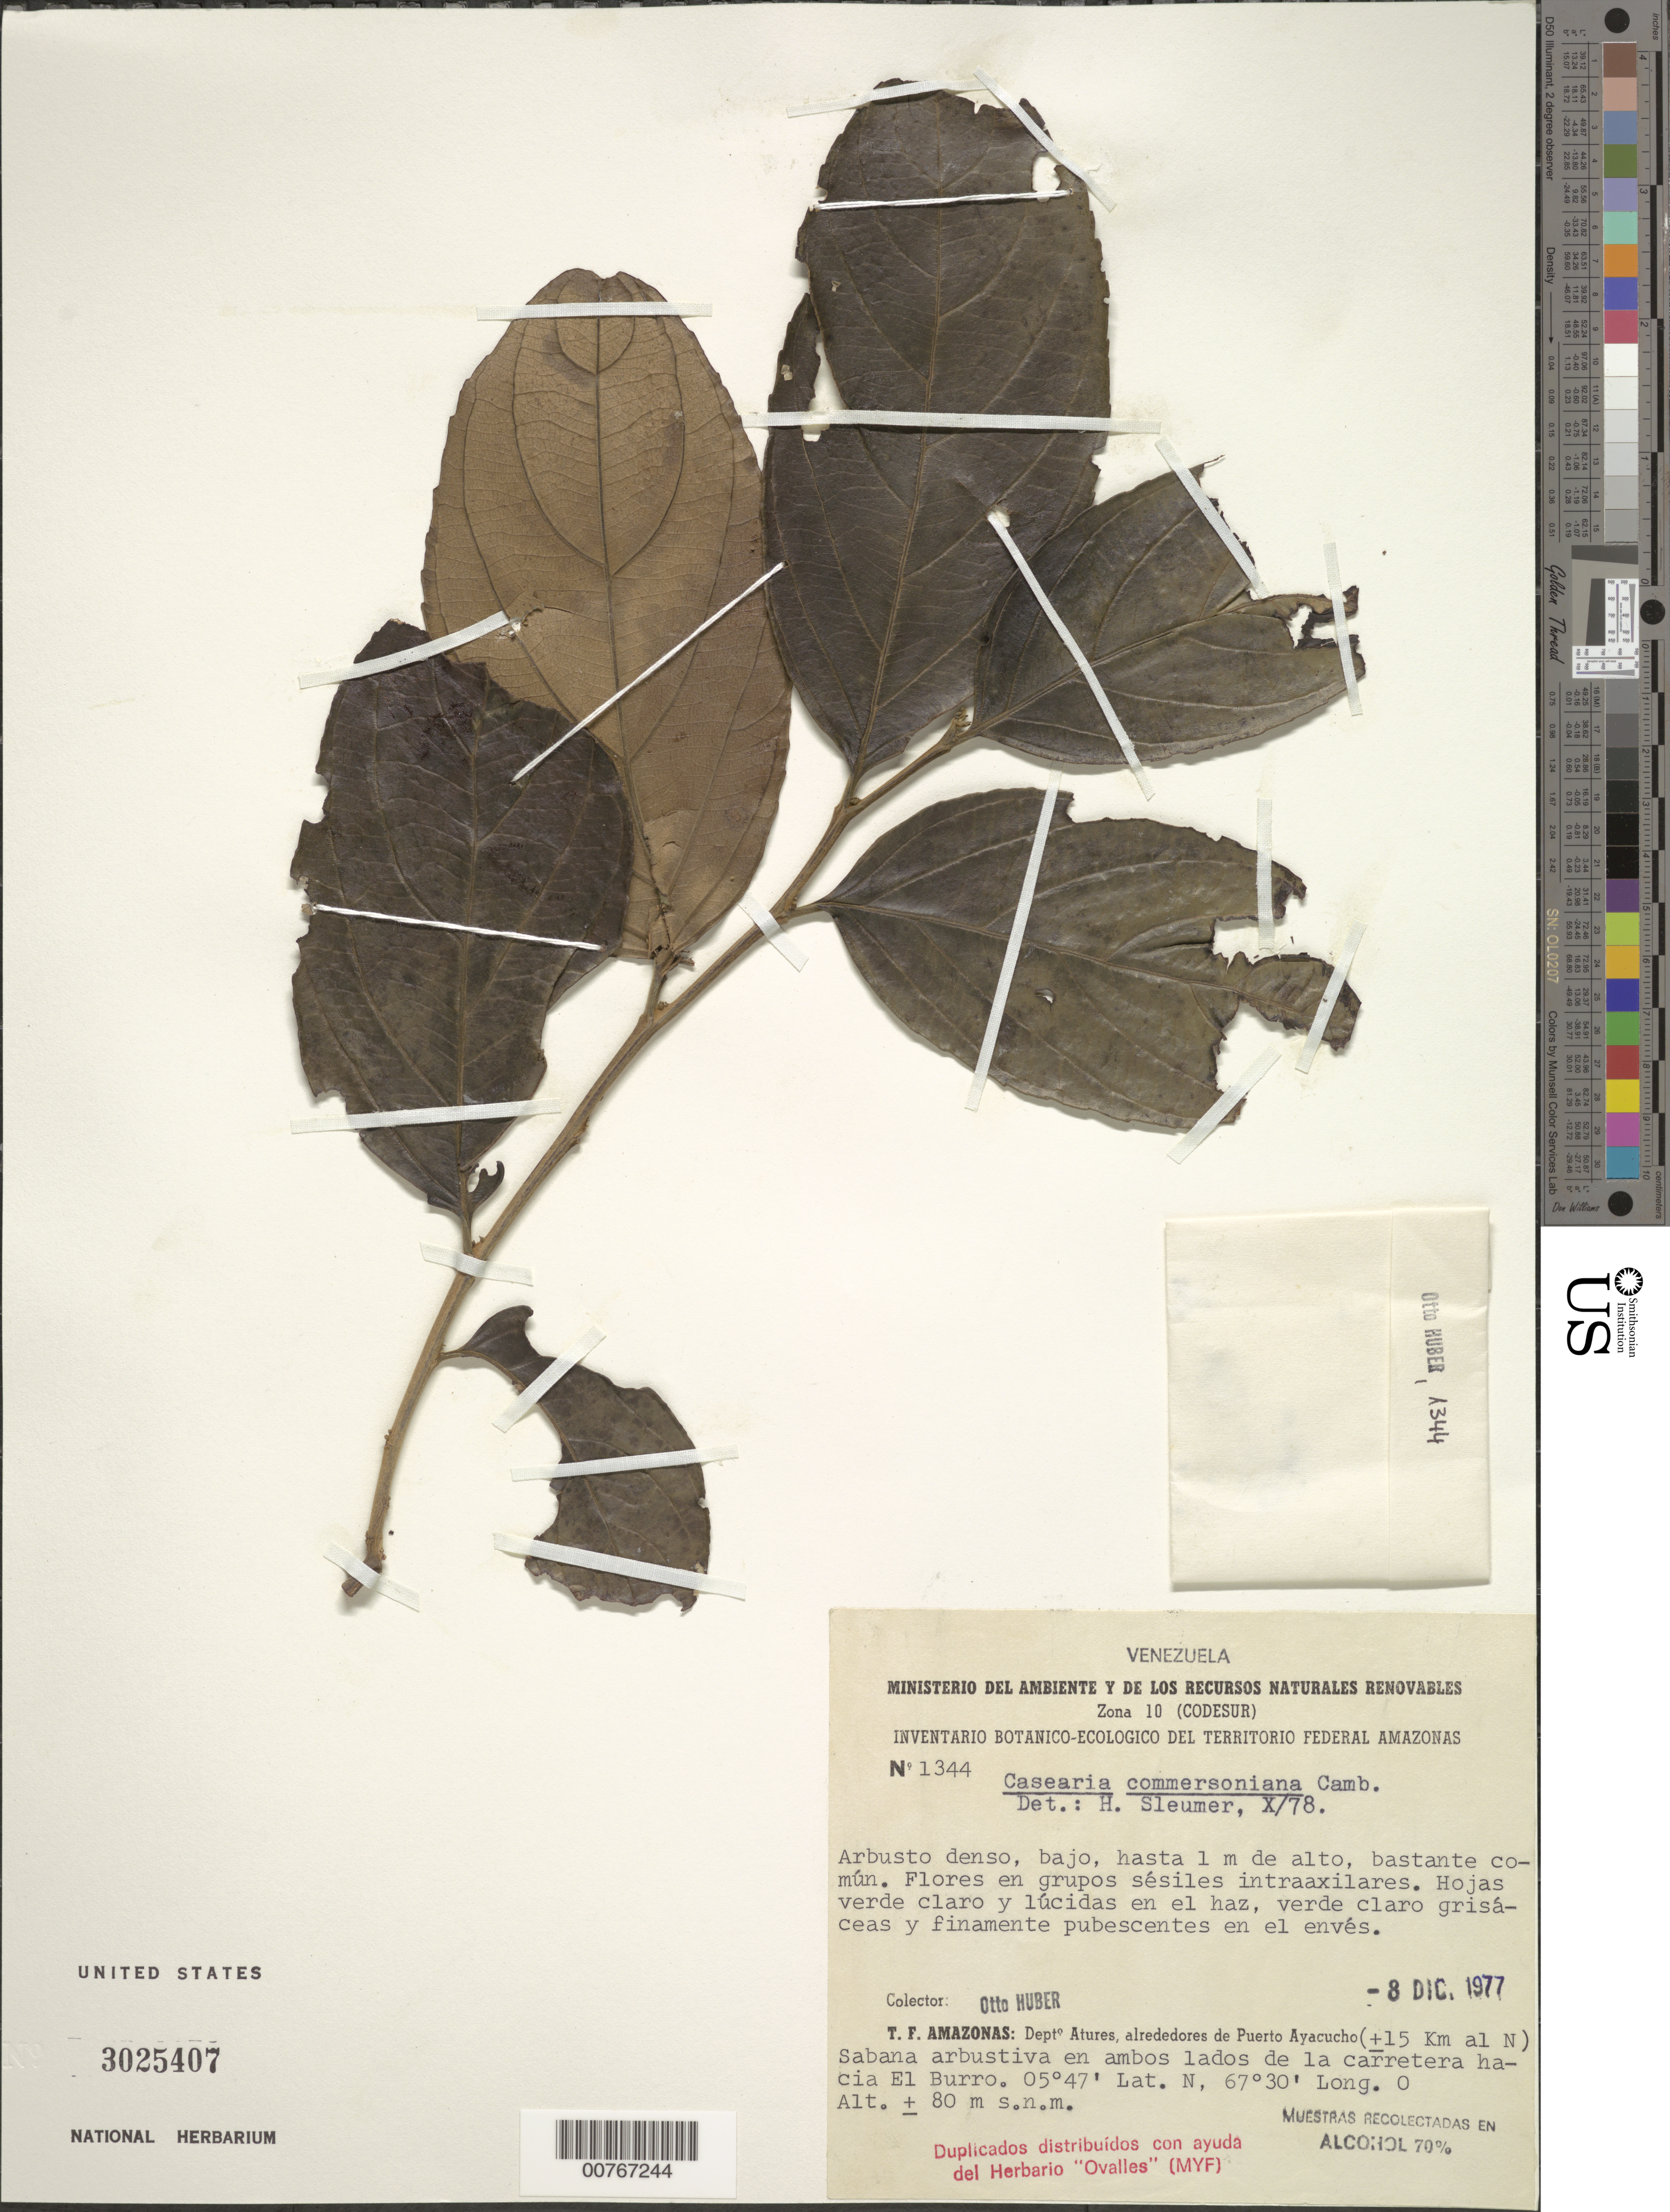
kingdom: Plantae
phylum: Tracheophyta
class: Magnoliopsida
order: Malpighiales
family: Salicaceae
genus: Piparea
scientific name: Piparea dentata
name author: Aubl.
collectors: O. Huber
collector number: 1344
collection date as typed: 8-Dec-77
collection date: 1977-12-08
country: Venezuela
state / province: Amazonas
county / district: Atures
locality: Puerto Ayacucho, 15 km N of on road to El Burro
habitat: Sabana arbustiva en ambos lados de la carretera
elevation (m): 80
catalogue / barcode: US 3025407